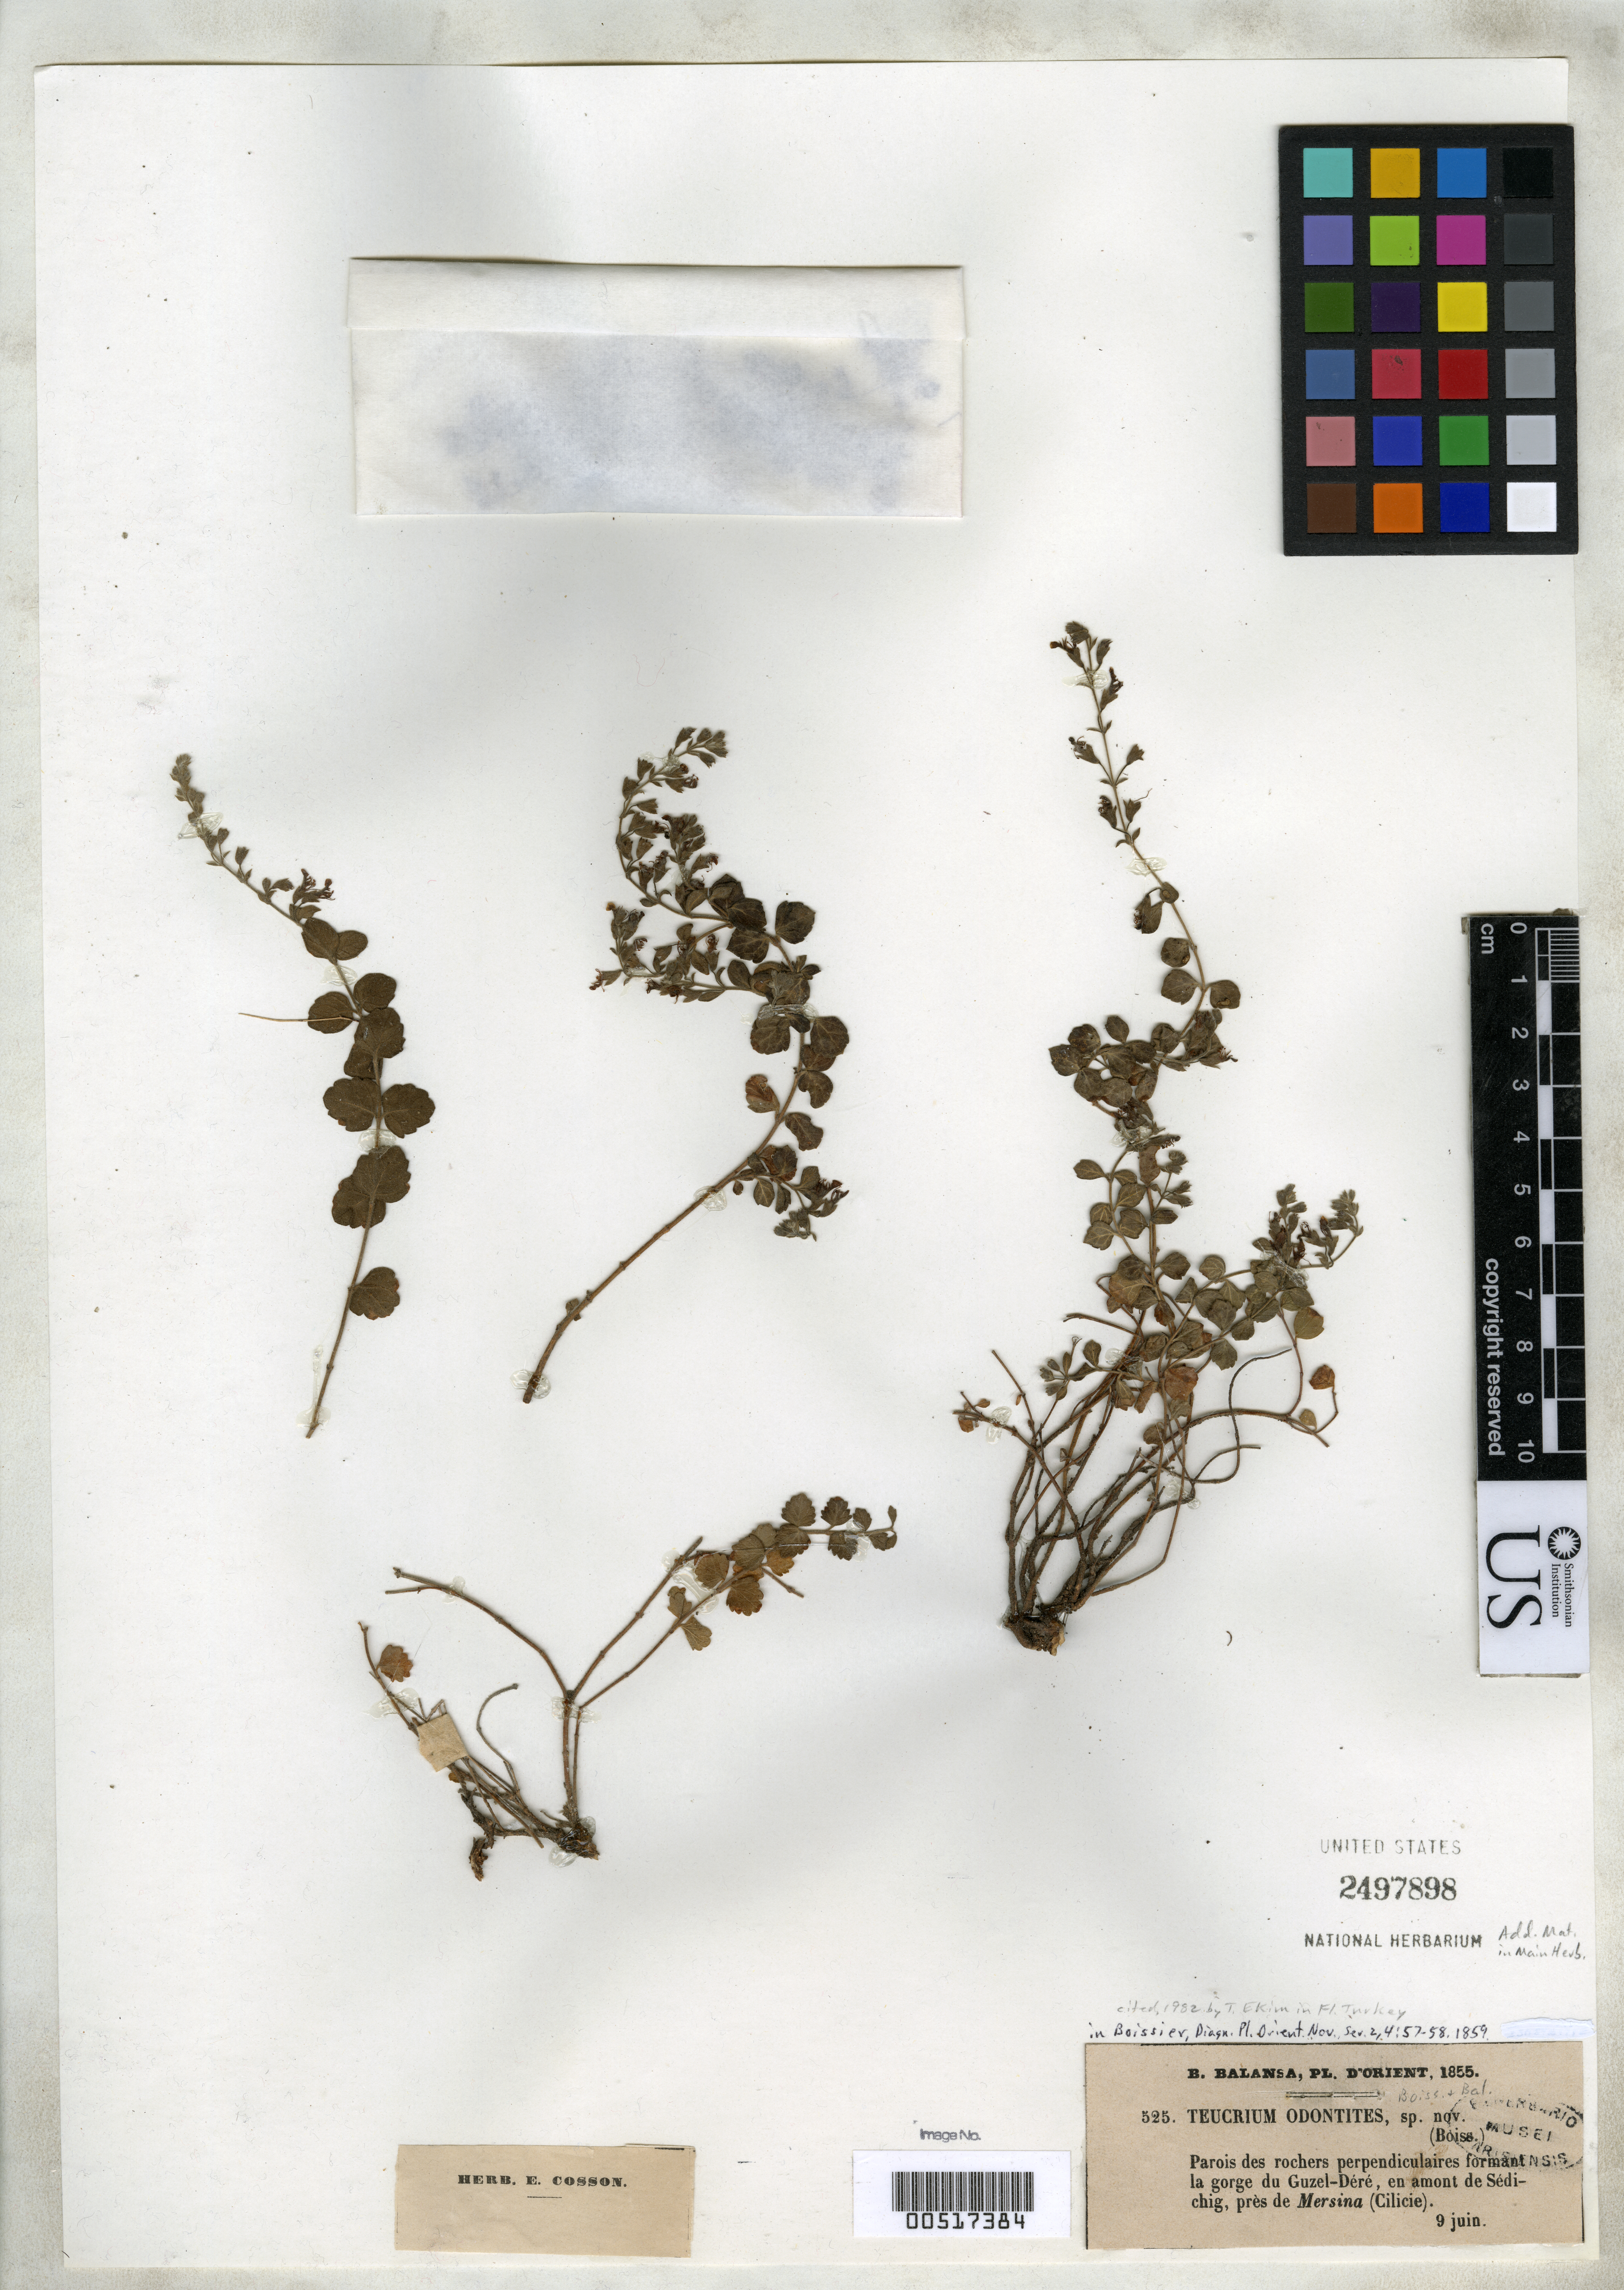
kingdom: Plantae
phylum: Tracheophyta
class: Magnoliopsida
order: Lamiales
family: Lamiaceae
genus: Teucrium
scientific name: Teucrium odontites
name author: Boiss. & Balansa in Boiss.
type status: Isotype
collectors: B. Balansa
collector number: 525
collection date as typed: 09 Jun 1855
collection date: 1855-06-09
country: Turkey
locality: Parois des Rochers perpendiculaires formant La Gorge du Guzel-dere, en amont de Sedichig, pres de Mersina, Cilicie.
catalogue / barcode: US 2497898